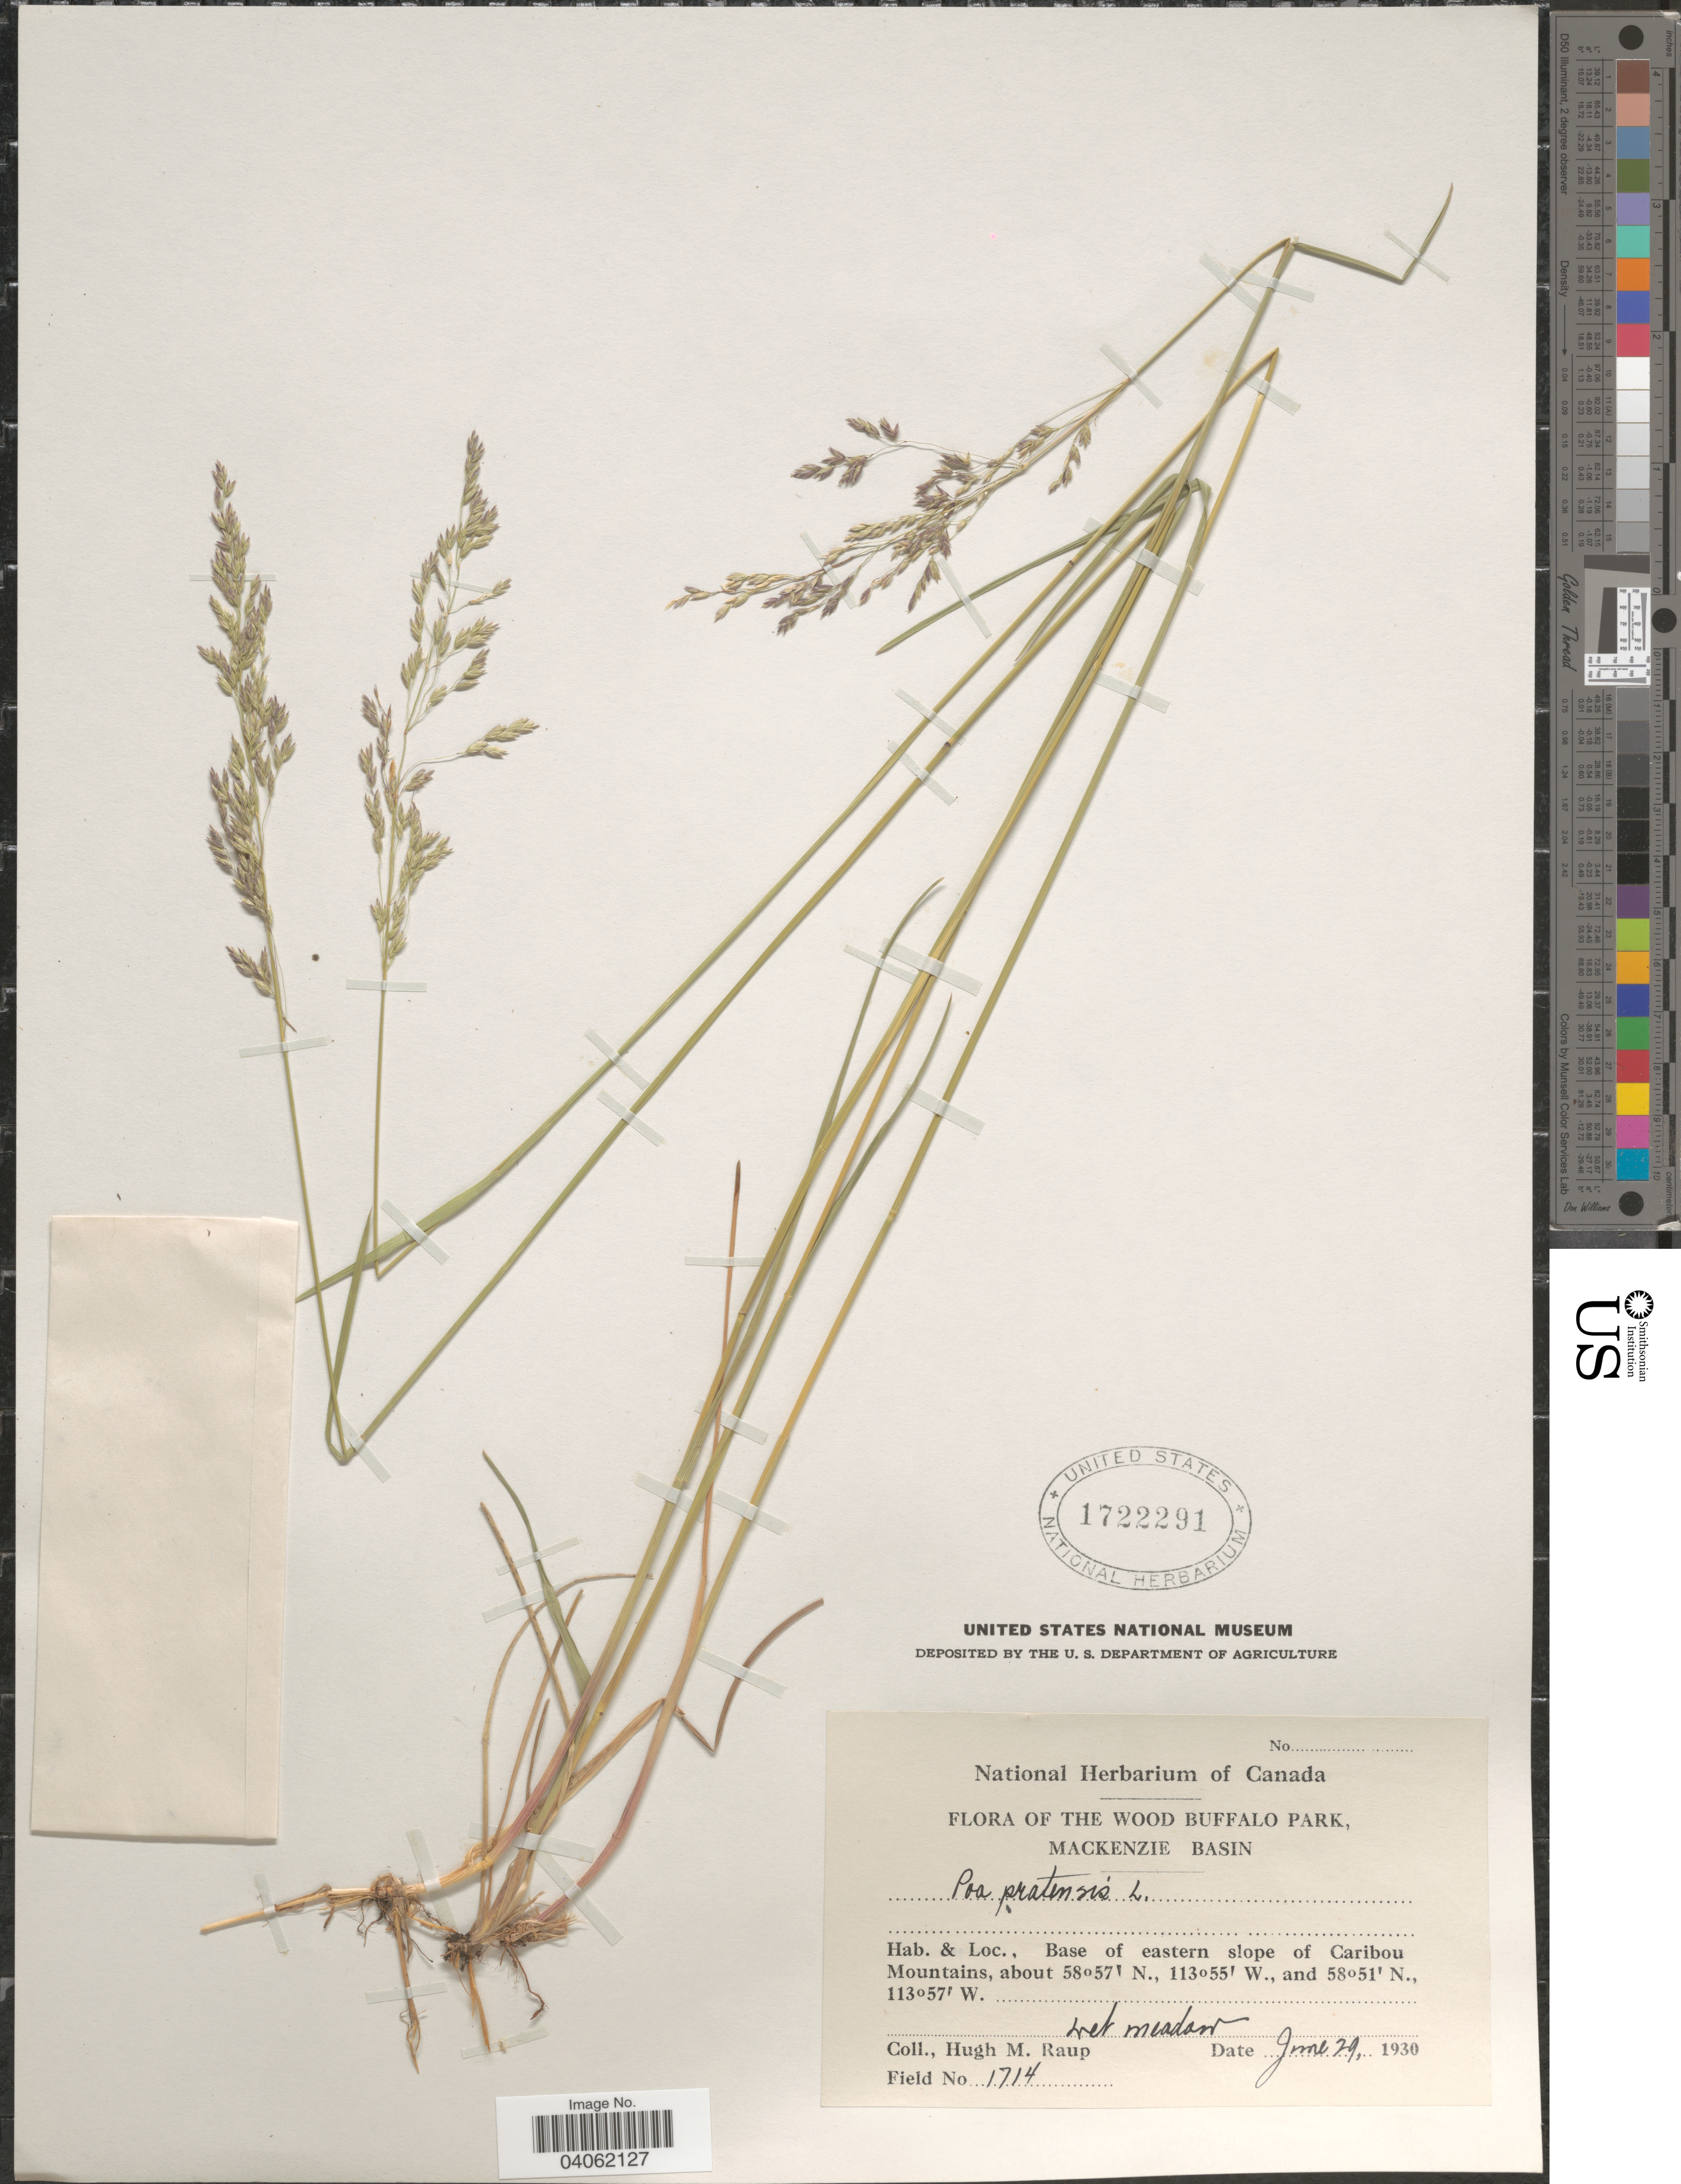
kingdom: Plantae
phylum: Tracheophyta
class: Liliopsida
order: Poales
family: Poaceae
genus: Poa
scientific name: Poa pratensis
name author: L.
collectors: H. Raup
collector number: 1714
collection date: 1930-06-29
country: Canada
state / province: Alberta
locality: The Wood Buffalo Park, Mackenzie Basin. Base of eastern slope of Caribou Mountains.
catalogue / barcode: US 1722291